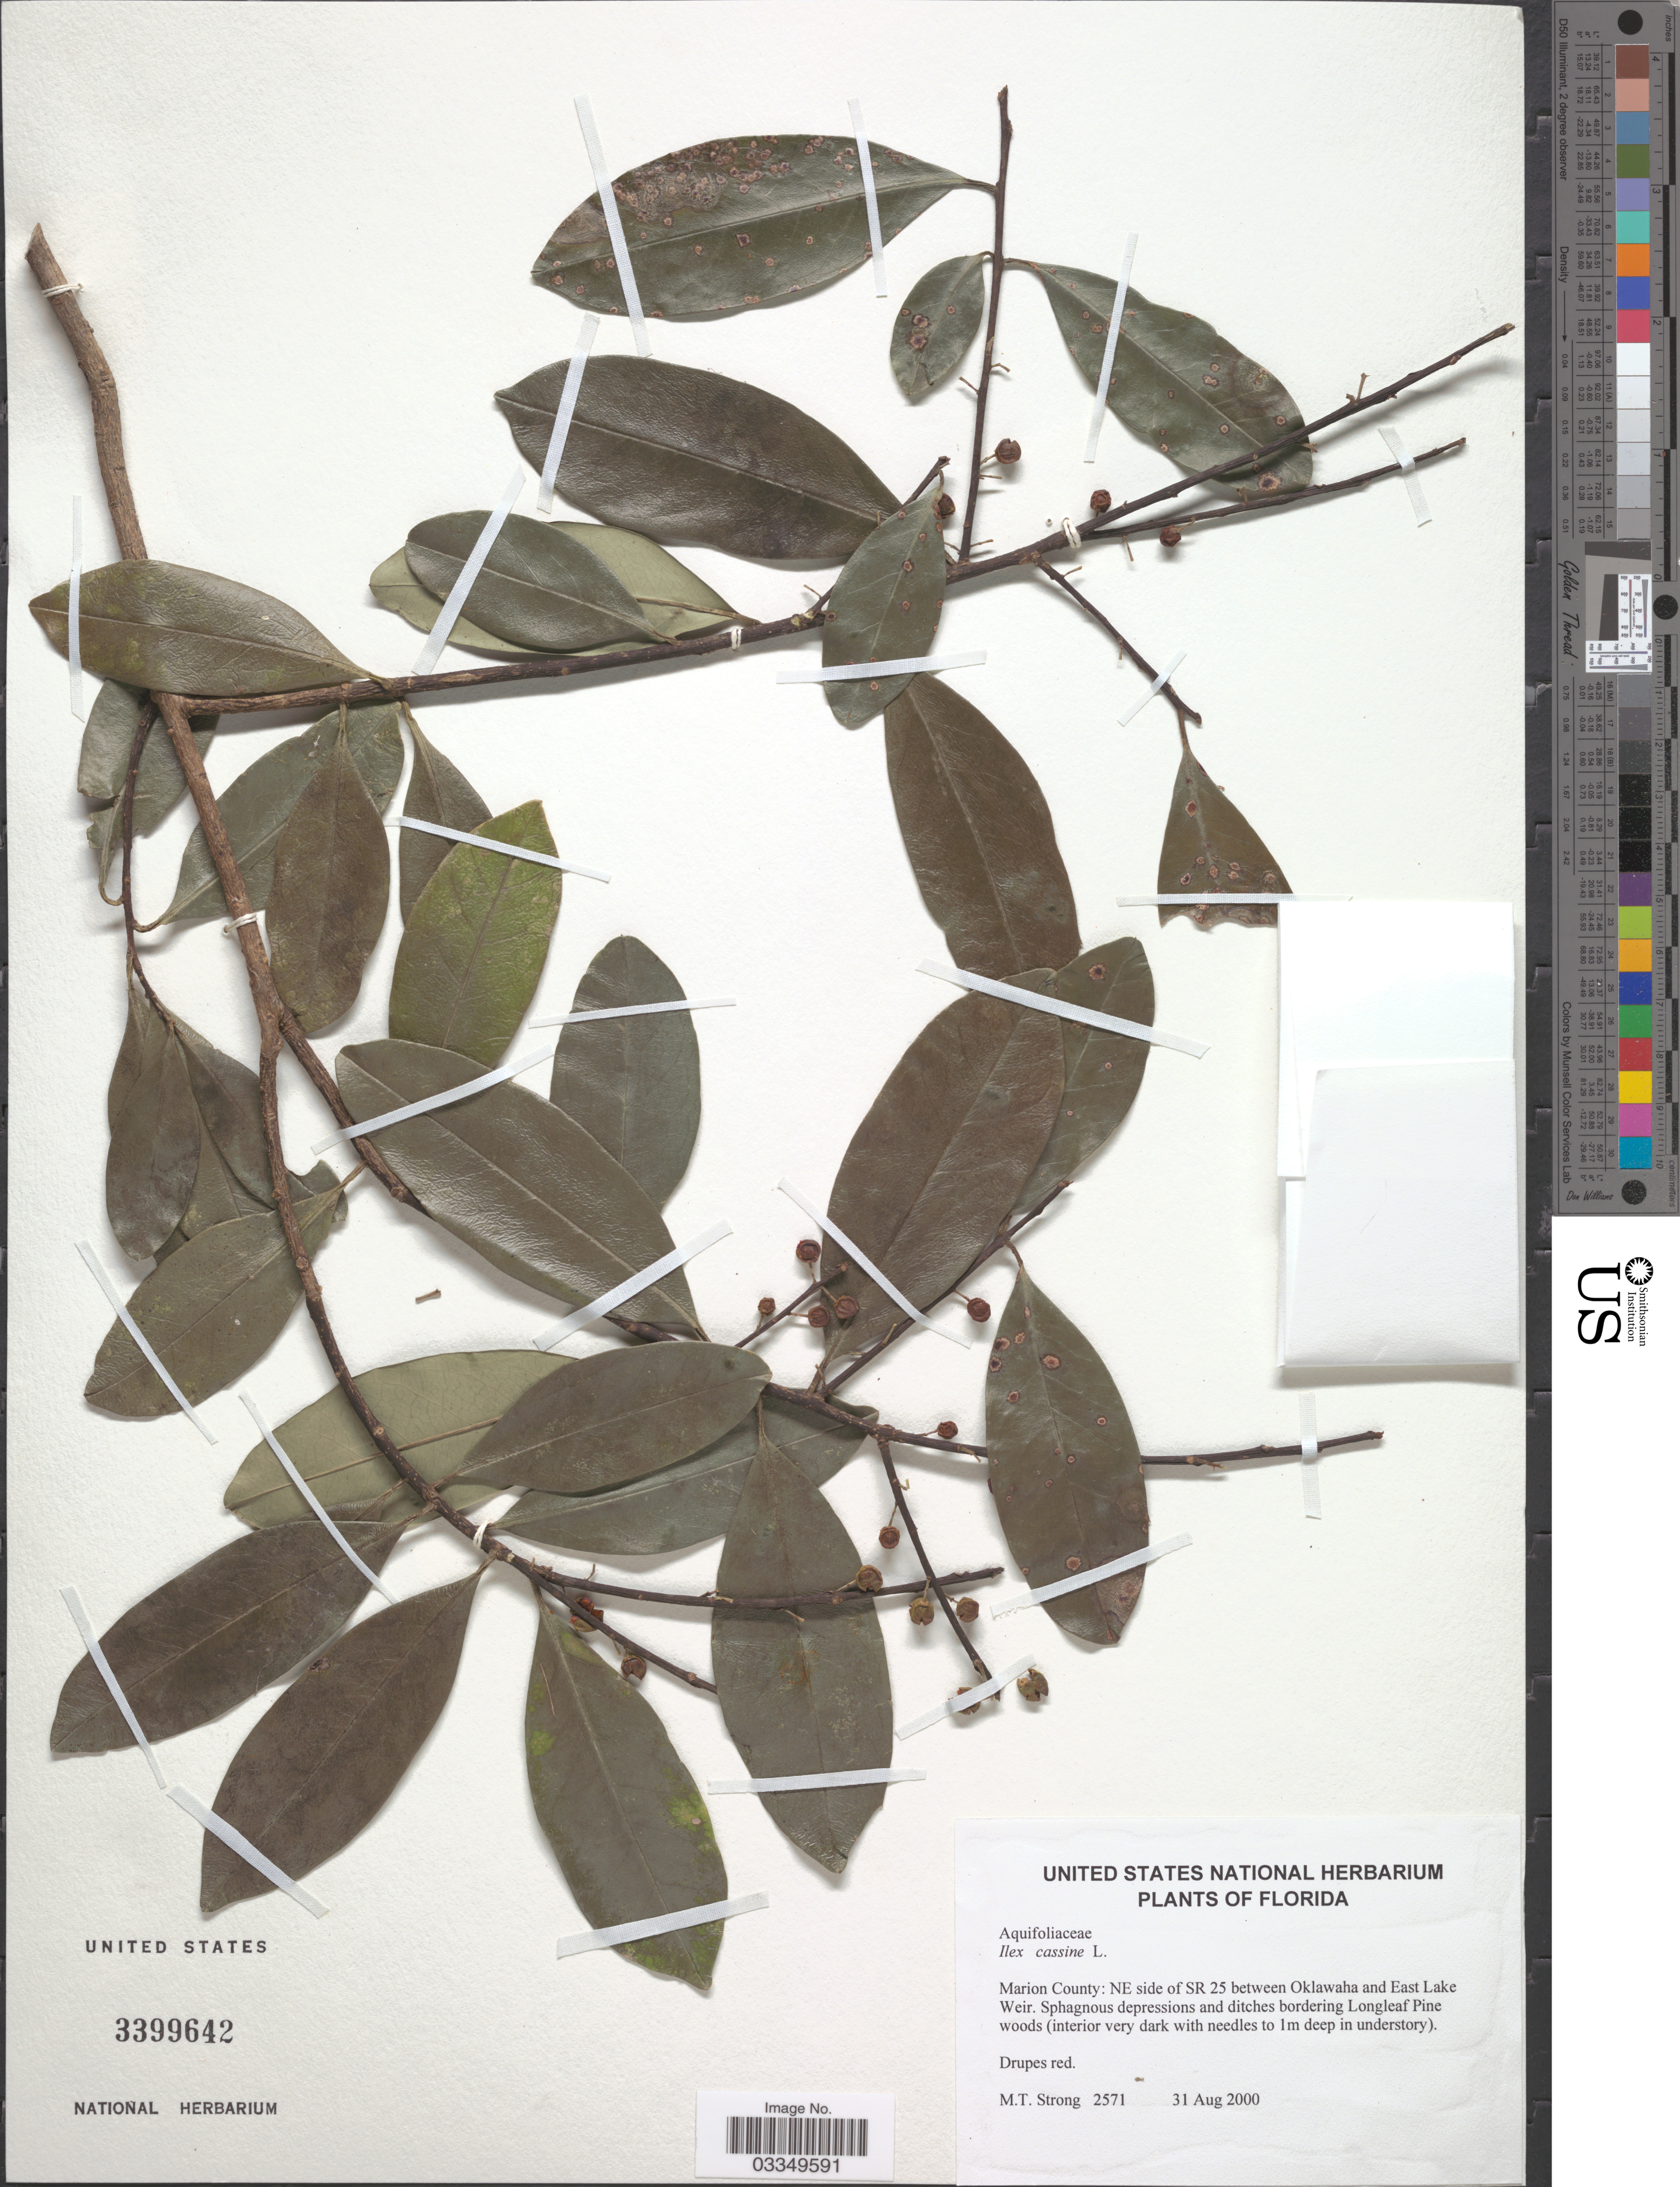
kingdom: Plantae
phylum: Tracheophyta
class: Magnoliopsida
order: Aquifoliales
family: Aquifoliaceae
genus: Ilex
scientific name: Ilex cassine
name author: L.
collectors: M. T. Strong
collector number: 2571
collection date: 2000-08-31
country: United States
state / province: Florida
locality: Marion County: NE side of SR 25 between Oklawaha and East Lake.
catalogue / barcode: US 3399642